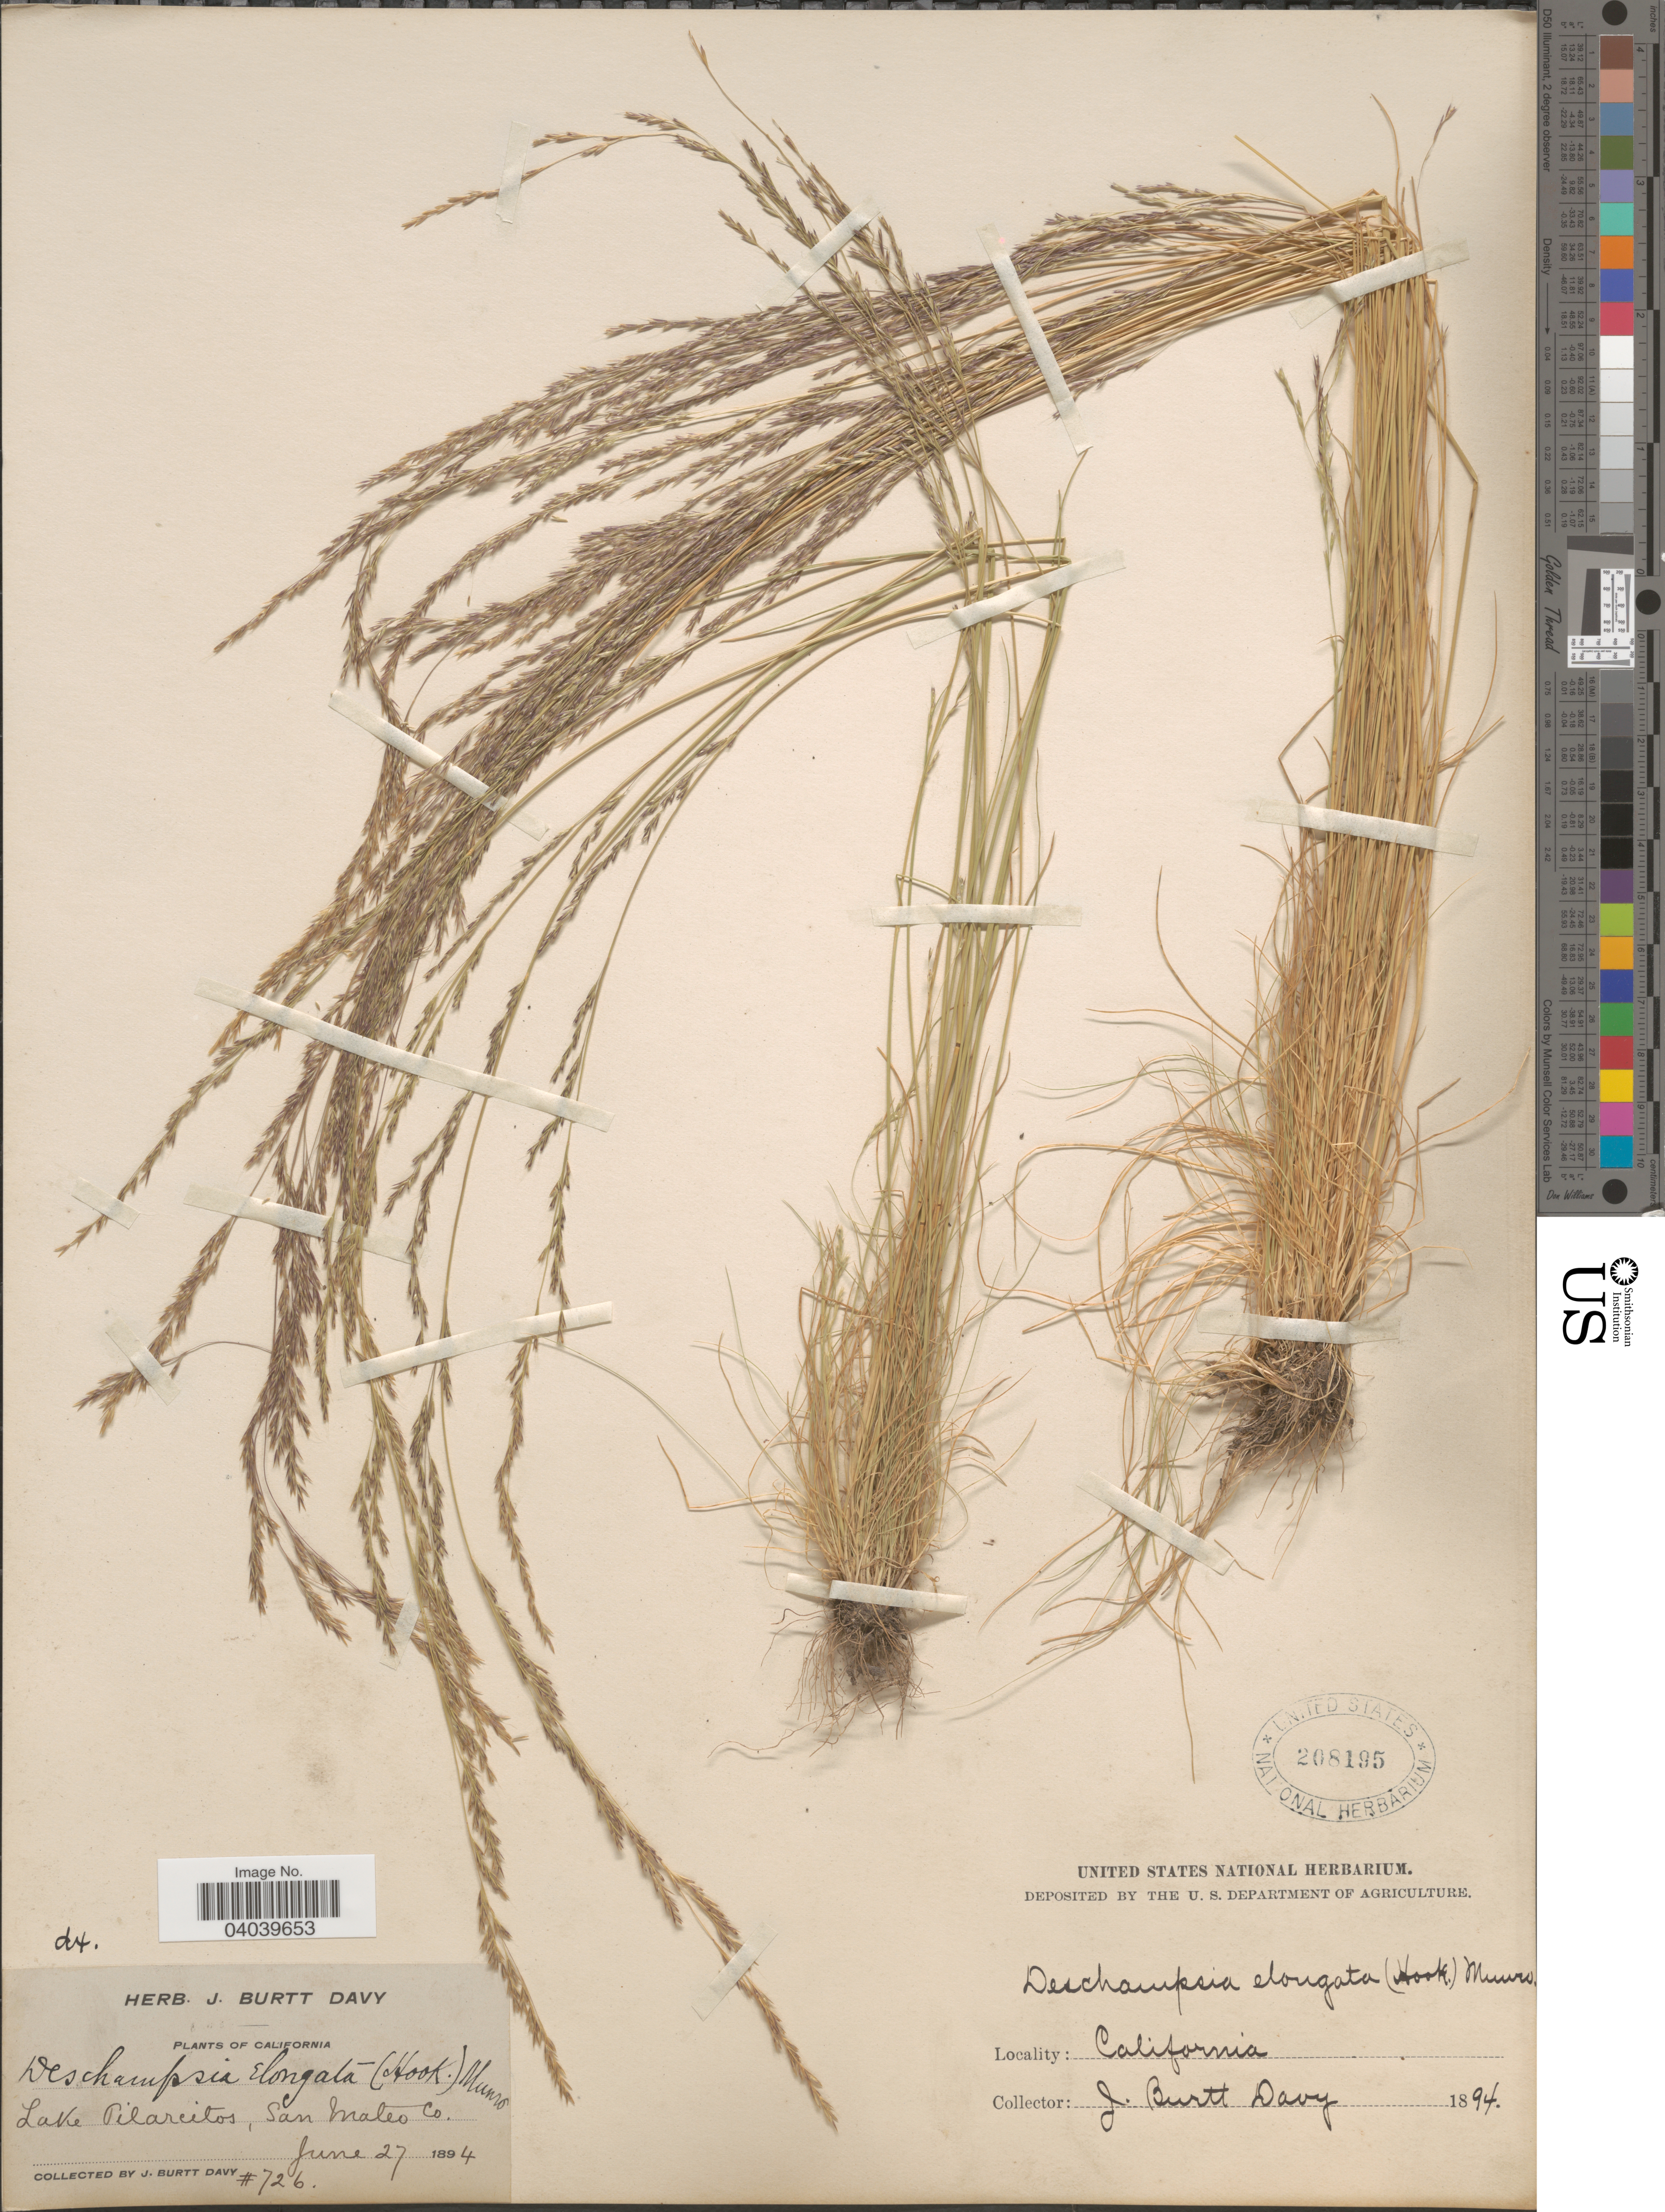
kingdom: Plantae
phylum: Tracheophyta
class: Liliopsida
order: Poales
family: Poaceae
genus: Deschampsia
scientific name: Deschampsia elongata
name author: (Hook.) Munro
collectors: J. Burtt Davy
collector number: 726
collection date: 1894-06-27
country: United States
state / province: California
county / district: San Mateo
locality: Lake Pilarcitos, San Mateo Co.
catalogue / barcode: US 208195